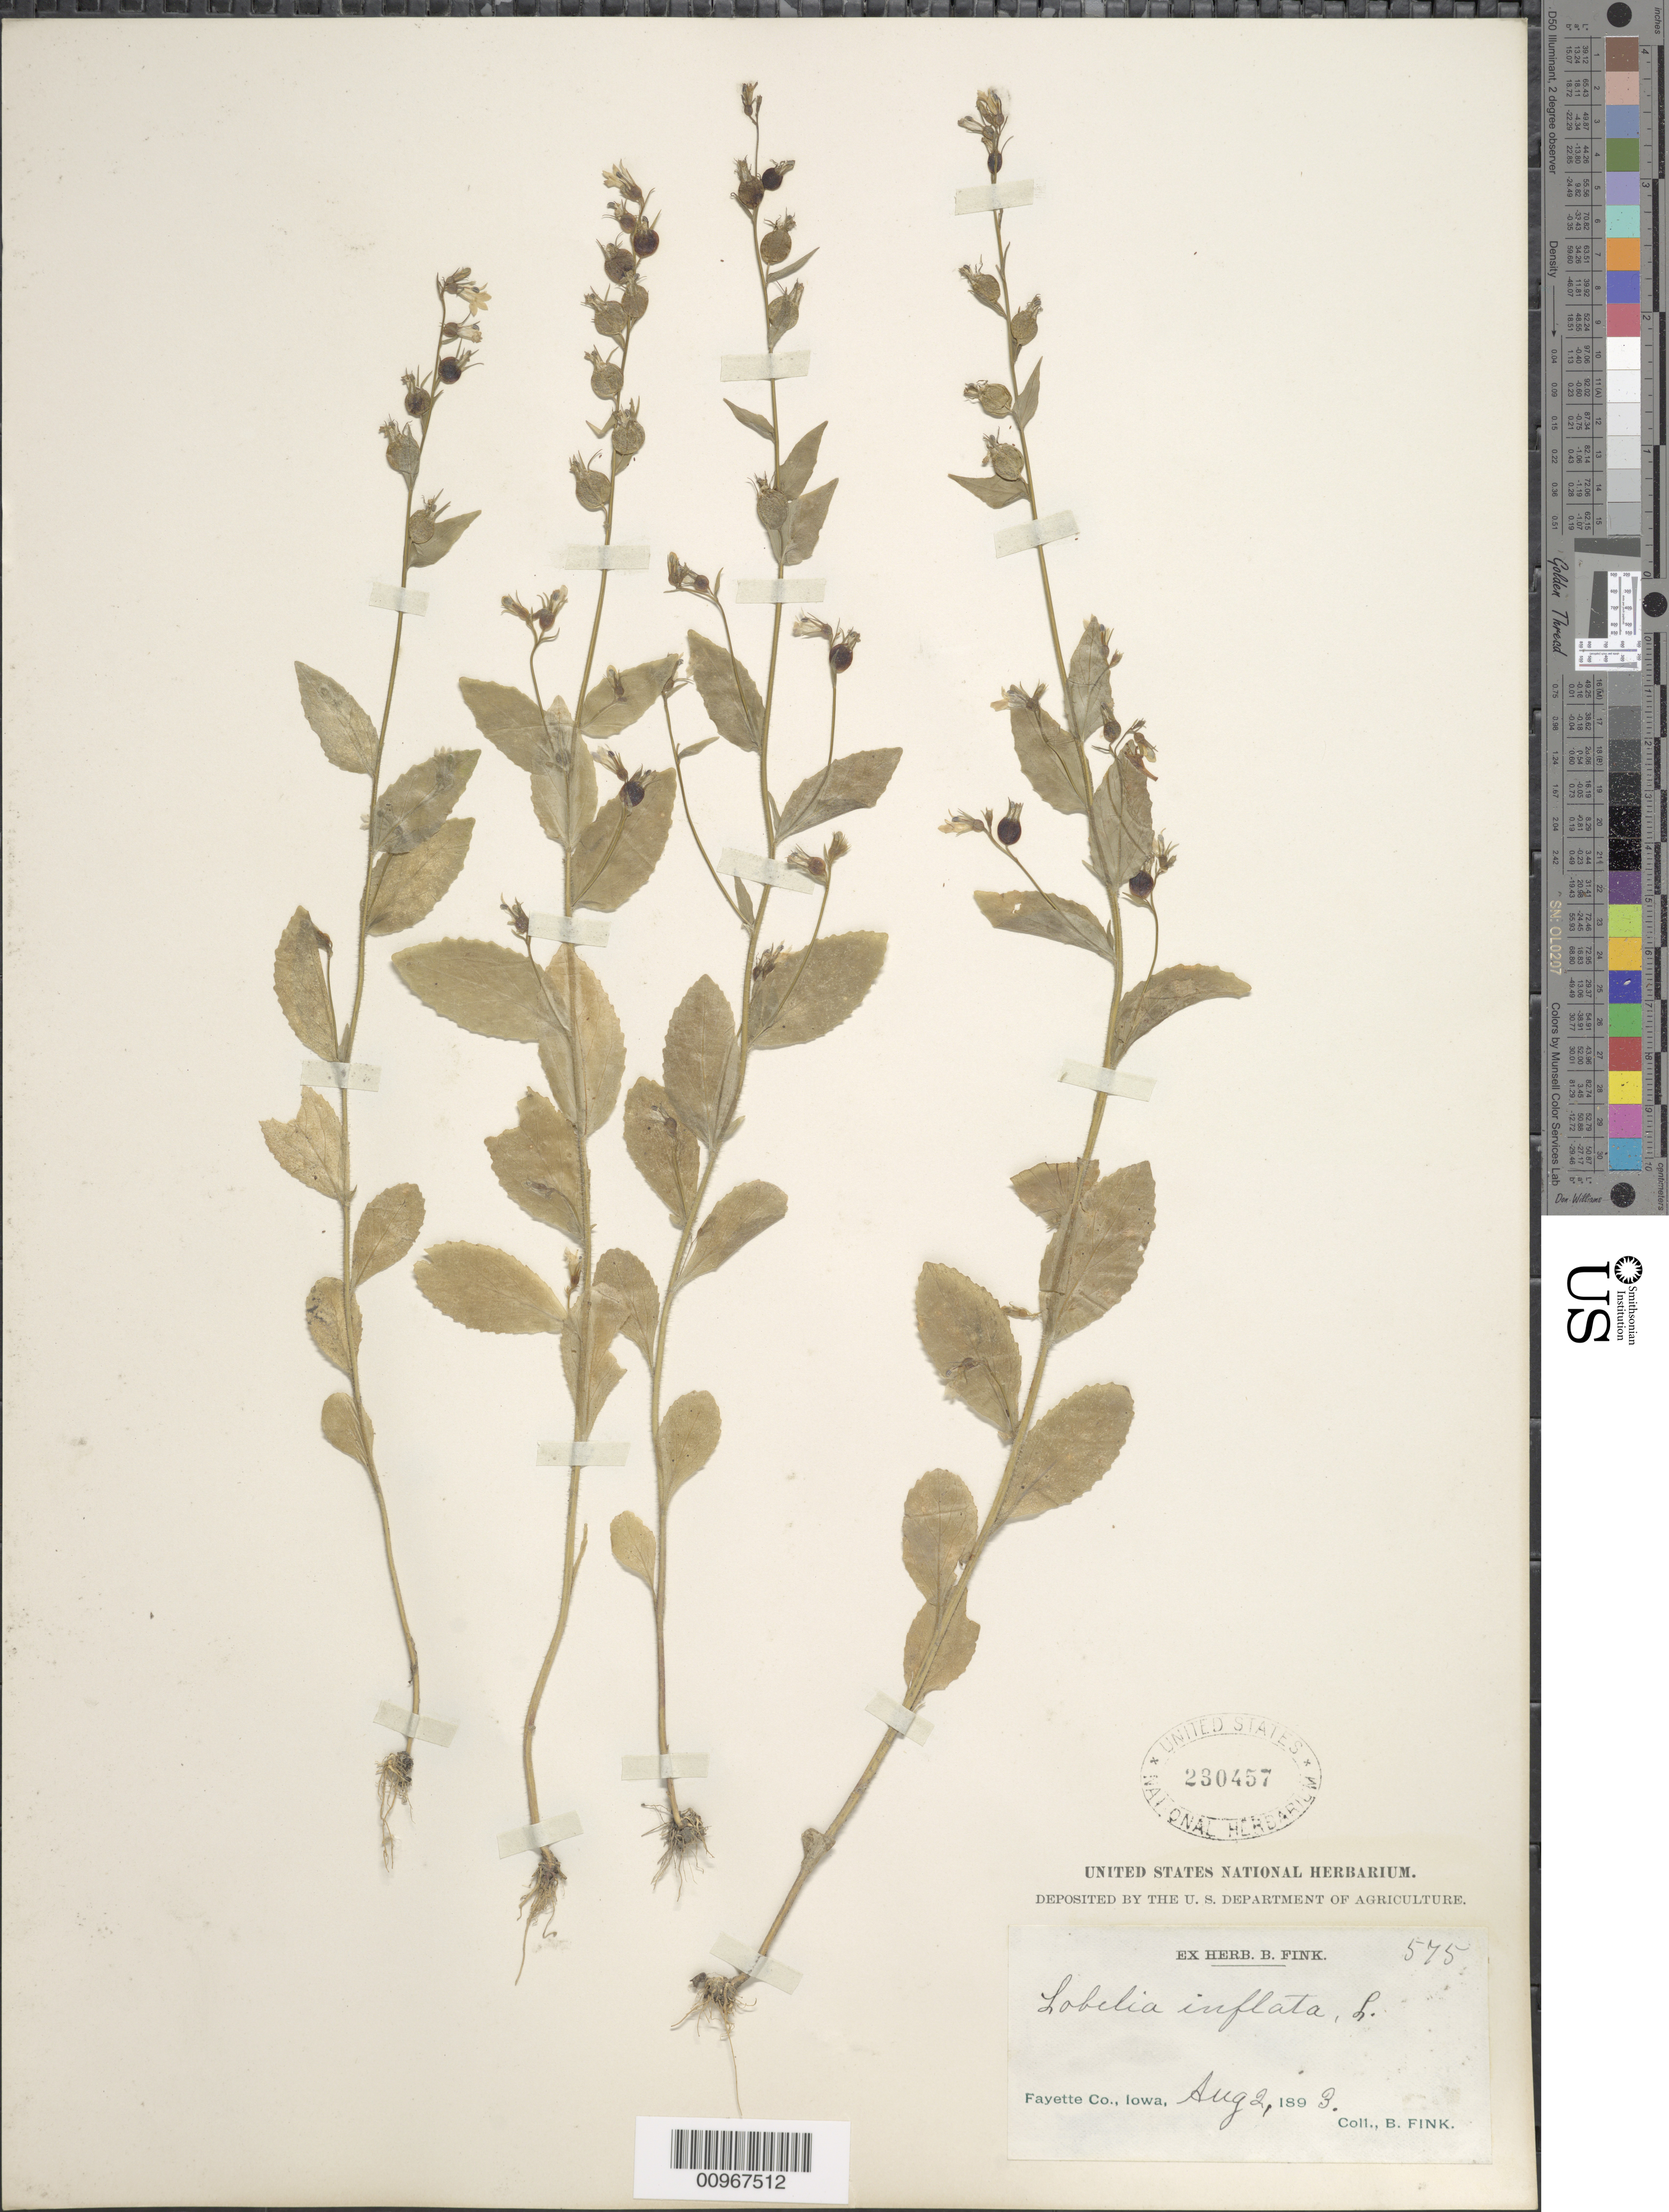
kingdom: Plantae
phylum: Tracheophyta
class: Magnoliopsida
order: Asterales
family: Campanulaceae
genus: Lobelia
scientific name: Lobelia inflata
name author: L.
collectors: B. Fink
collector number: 575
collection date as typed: Aug 2, 1893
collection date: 1893-08-02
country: United States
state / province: Iowa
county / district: Fayette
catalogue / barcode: US 230457